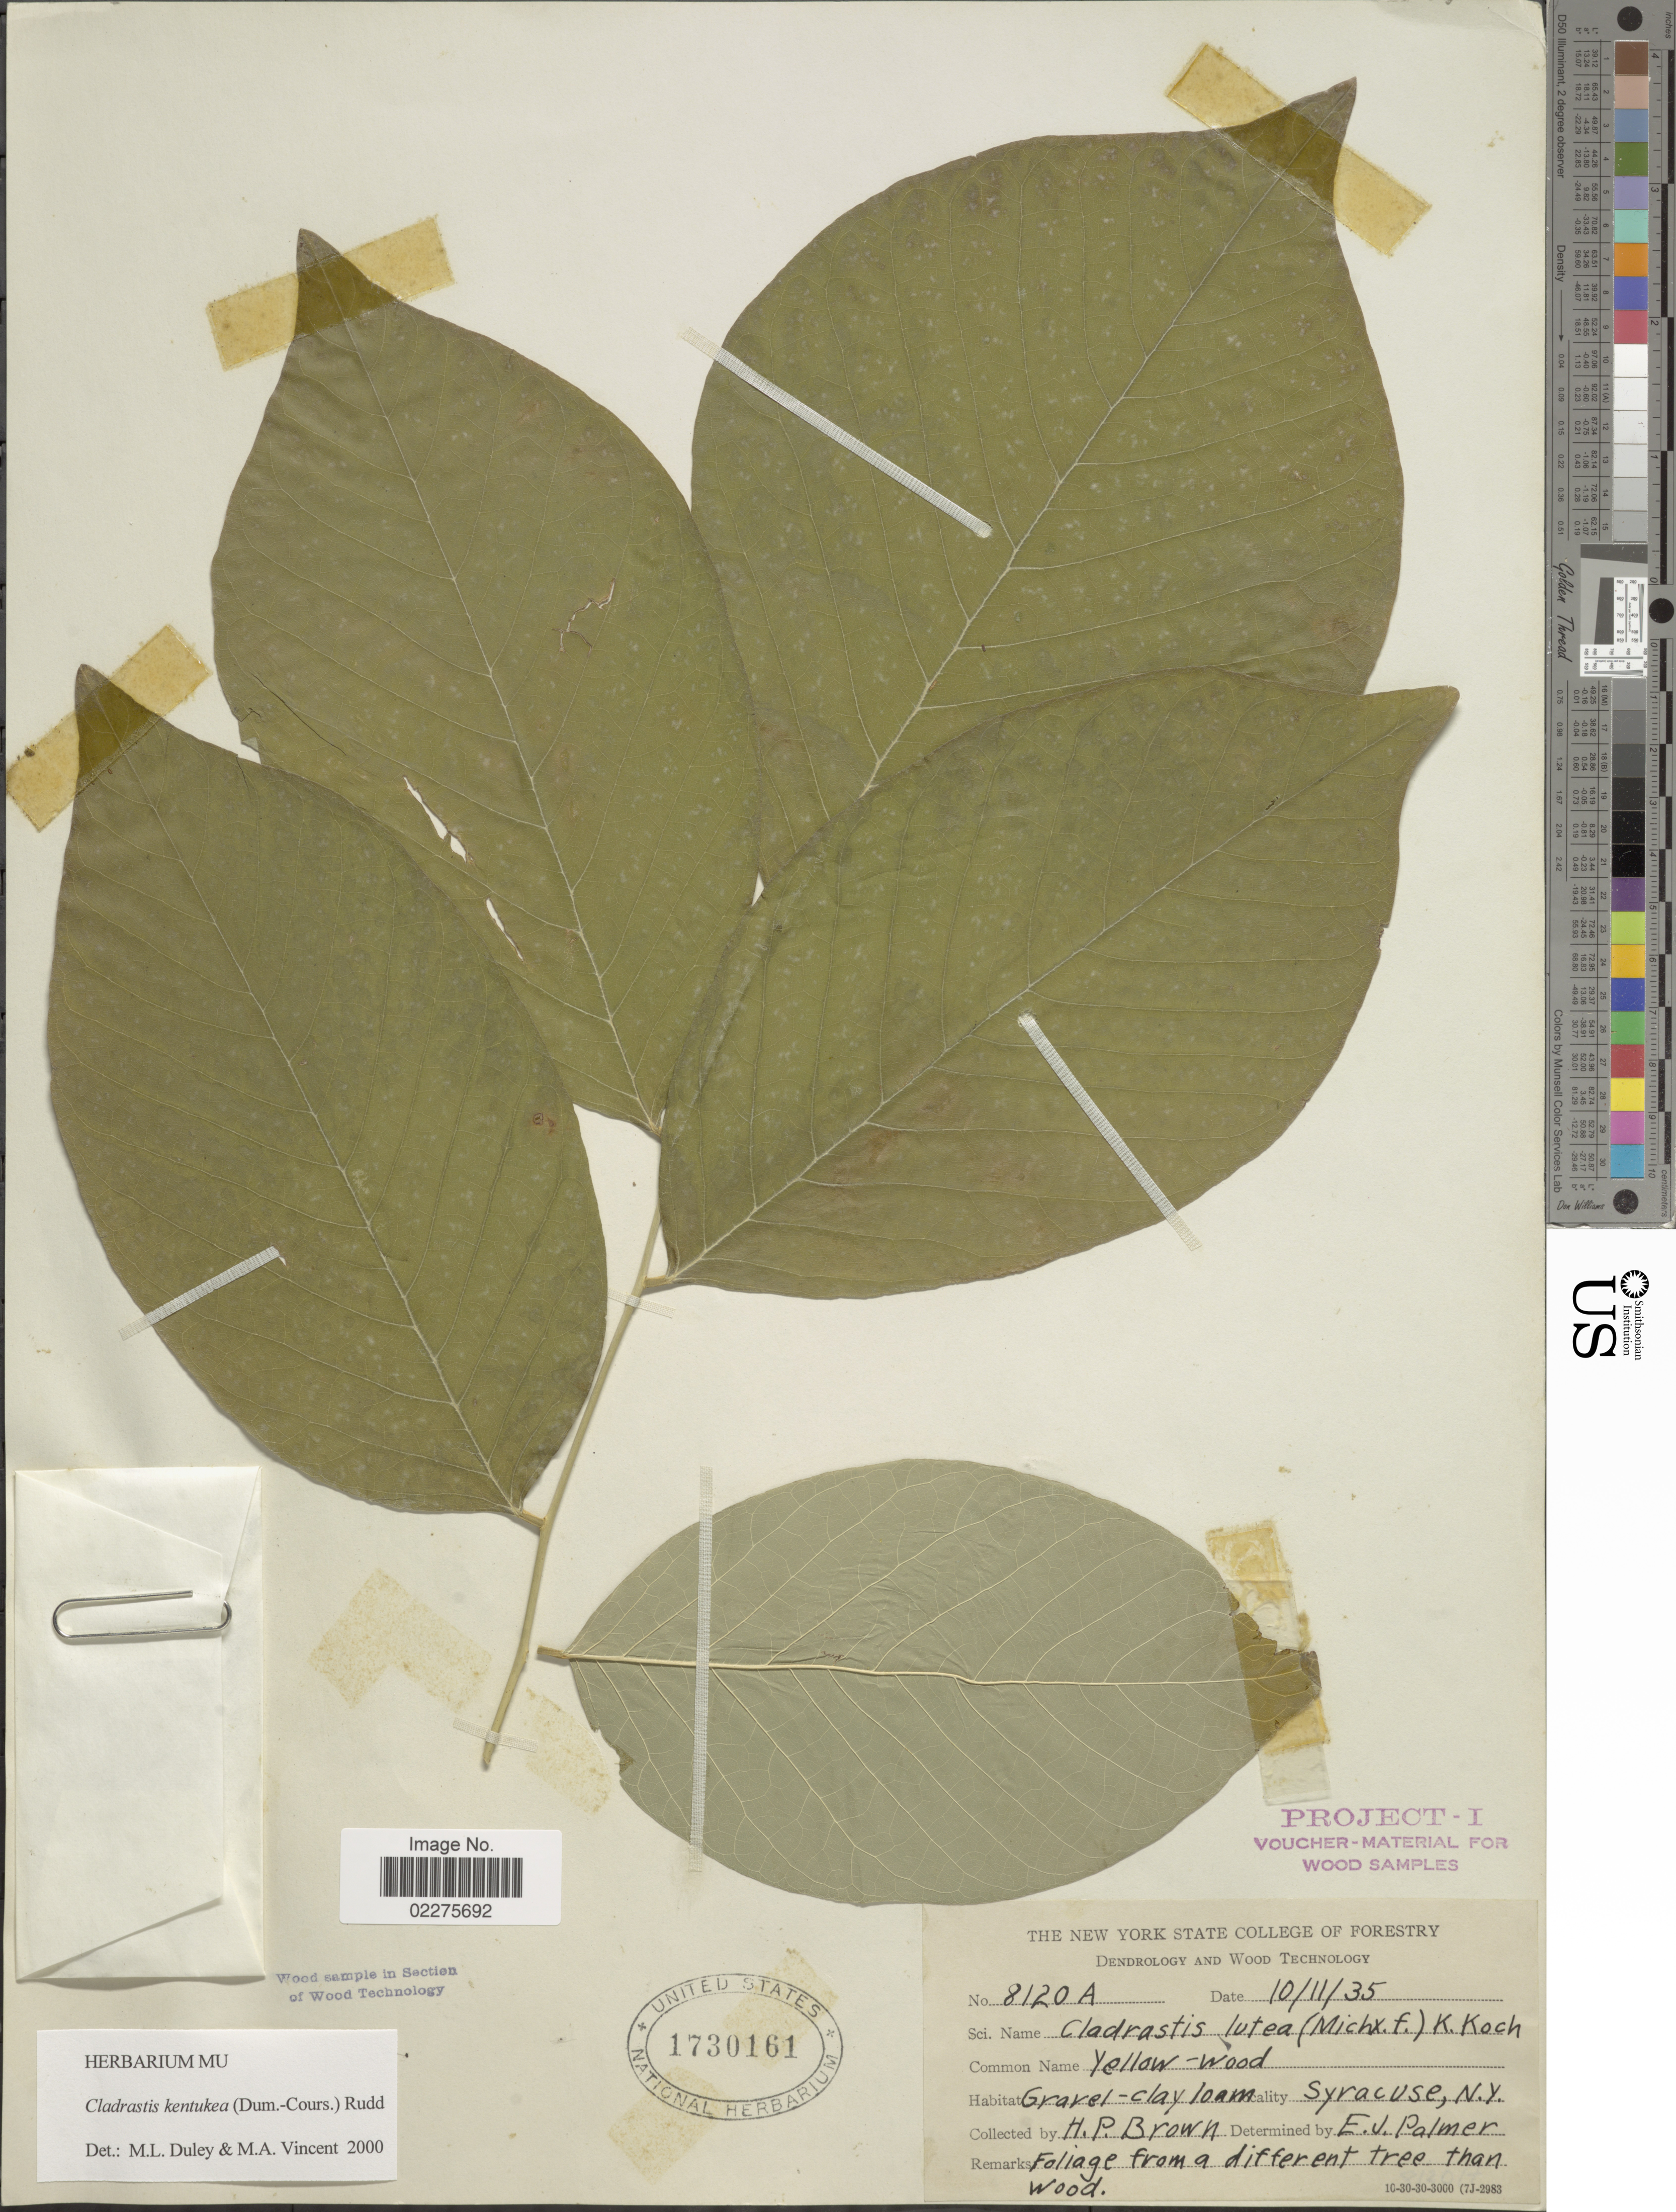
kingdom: Plantae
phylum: Tracheophyta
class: Magnoliopsida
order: Fabales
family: Fabaceae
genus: Cladrastis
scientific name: Cladrastis kentukea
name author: (Dum. Cours.) Rudd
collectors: H. P. Brown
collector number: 8120A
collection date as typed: Transcribed d/m/y: 11/10/35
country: United States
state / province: New York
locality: Syracuse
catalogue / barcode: US 1730161